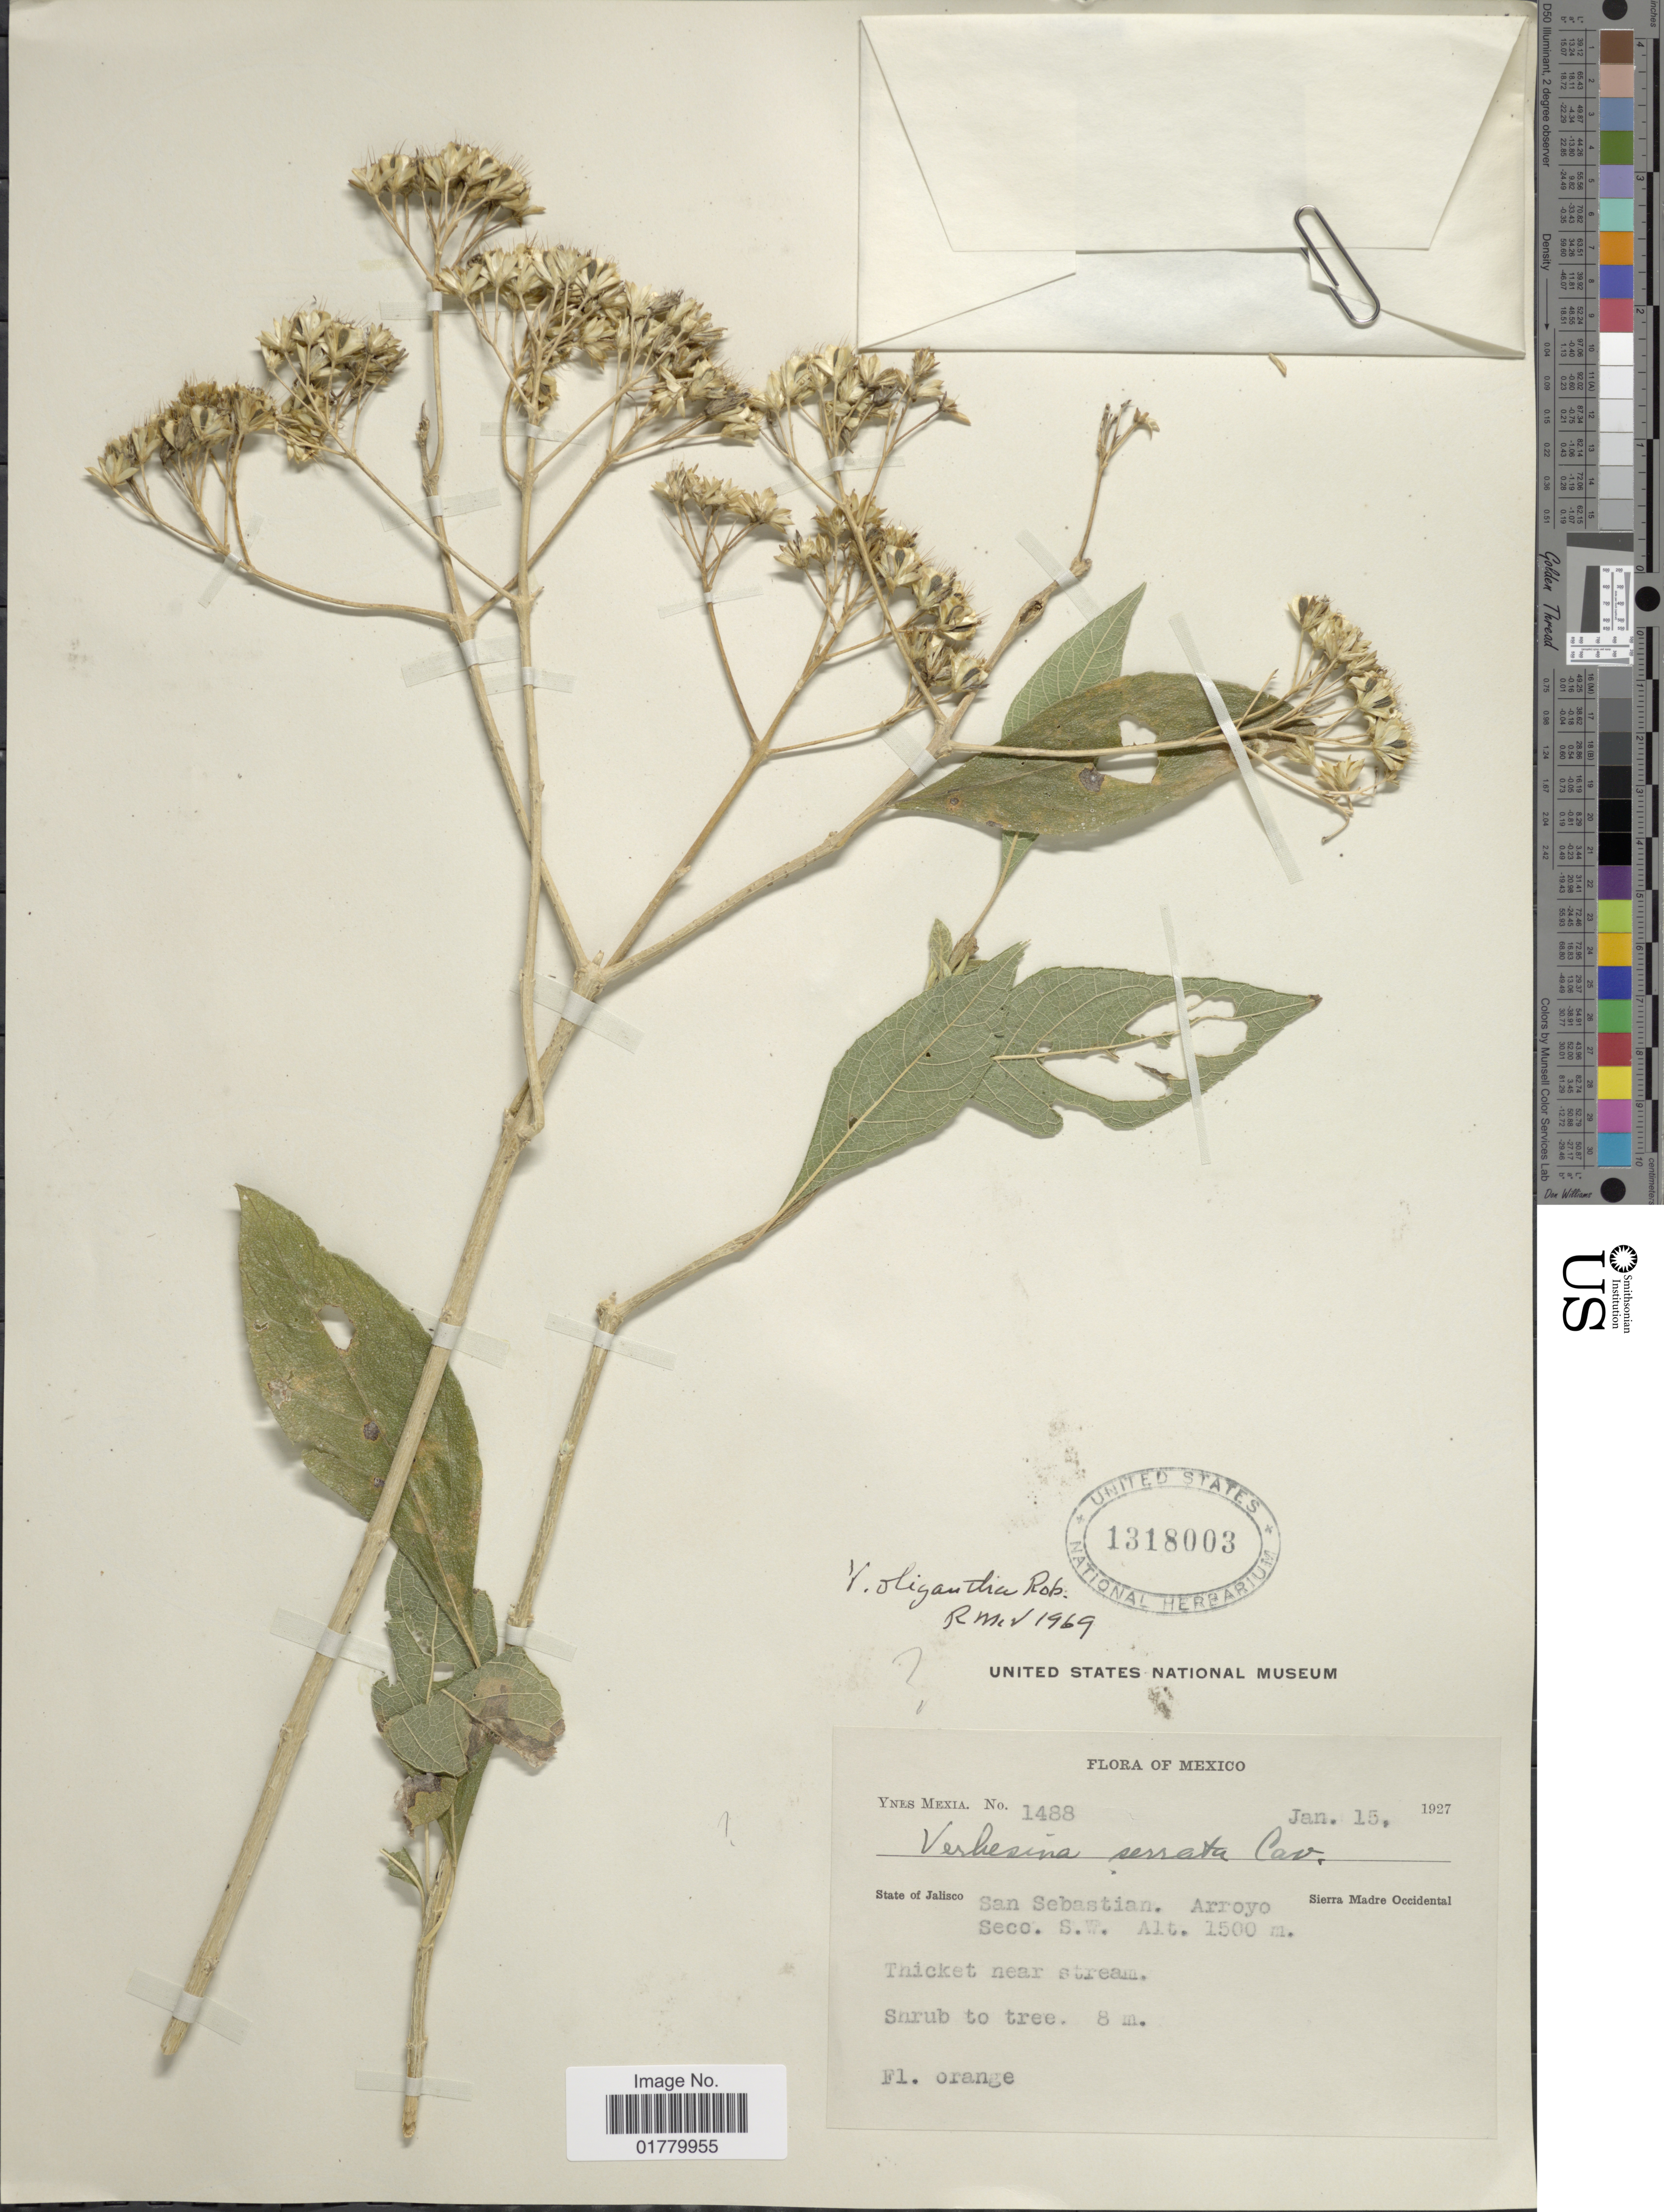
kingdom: Plantae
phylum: Tracheophyta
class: Magnoliopsida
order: Asterales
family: Asteraceae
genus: Verbesina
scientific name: Verbesina oligantha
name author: B.L. Rob.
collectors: Y. Mexia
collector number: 1488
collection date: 1927-01-15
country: Mexico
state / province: Jalisco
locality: San Sebastian. Arroyo Seco S.W., Sierra Madre Occidental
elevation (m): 1500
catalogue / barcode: US 1318003